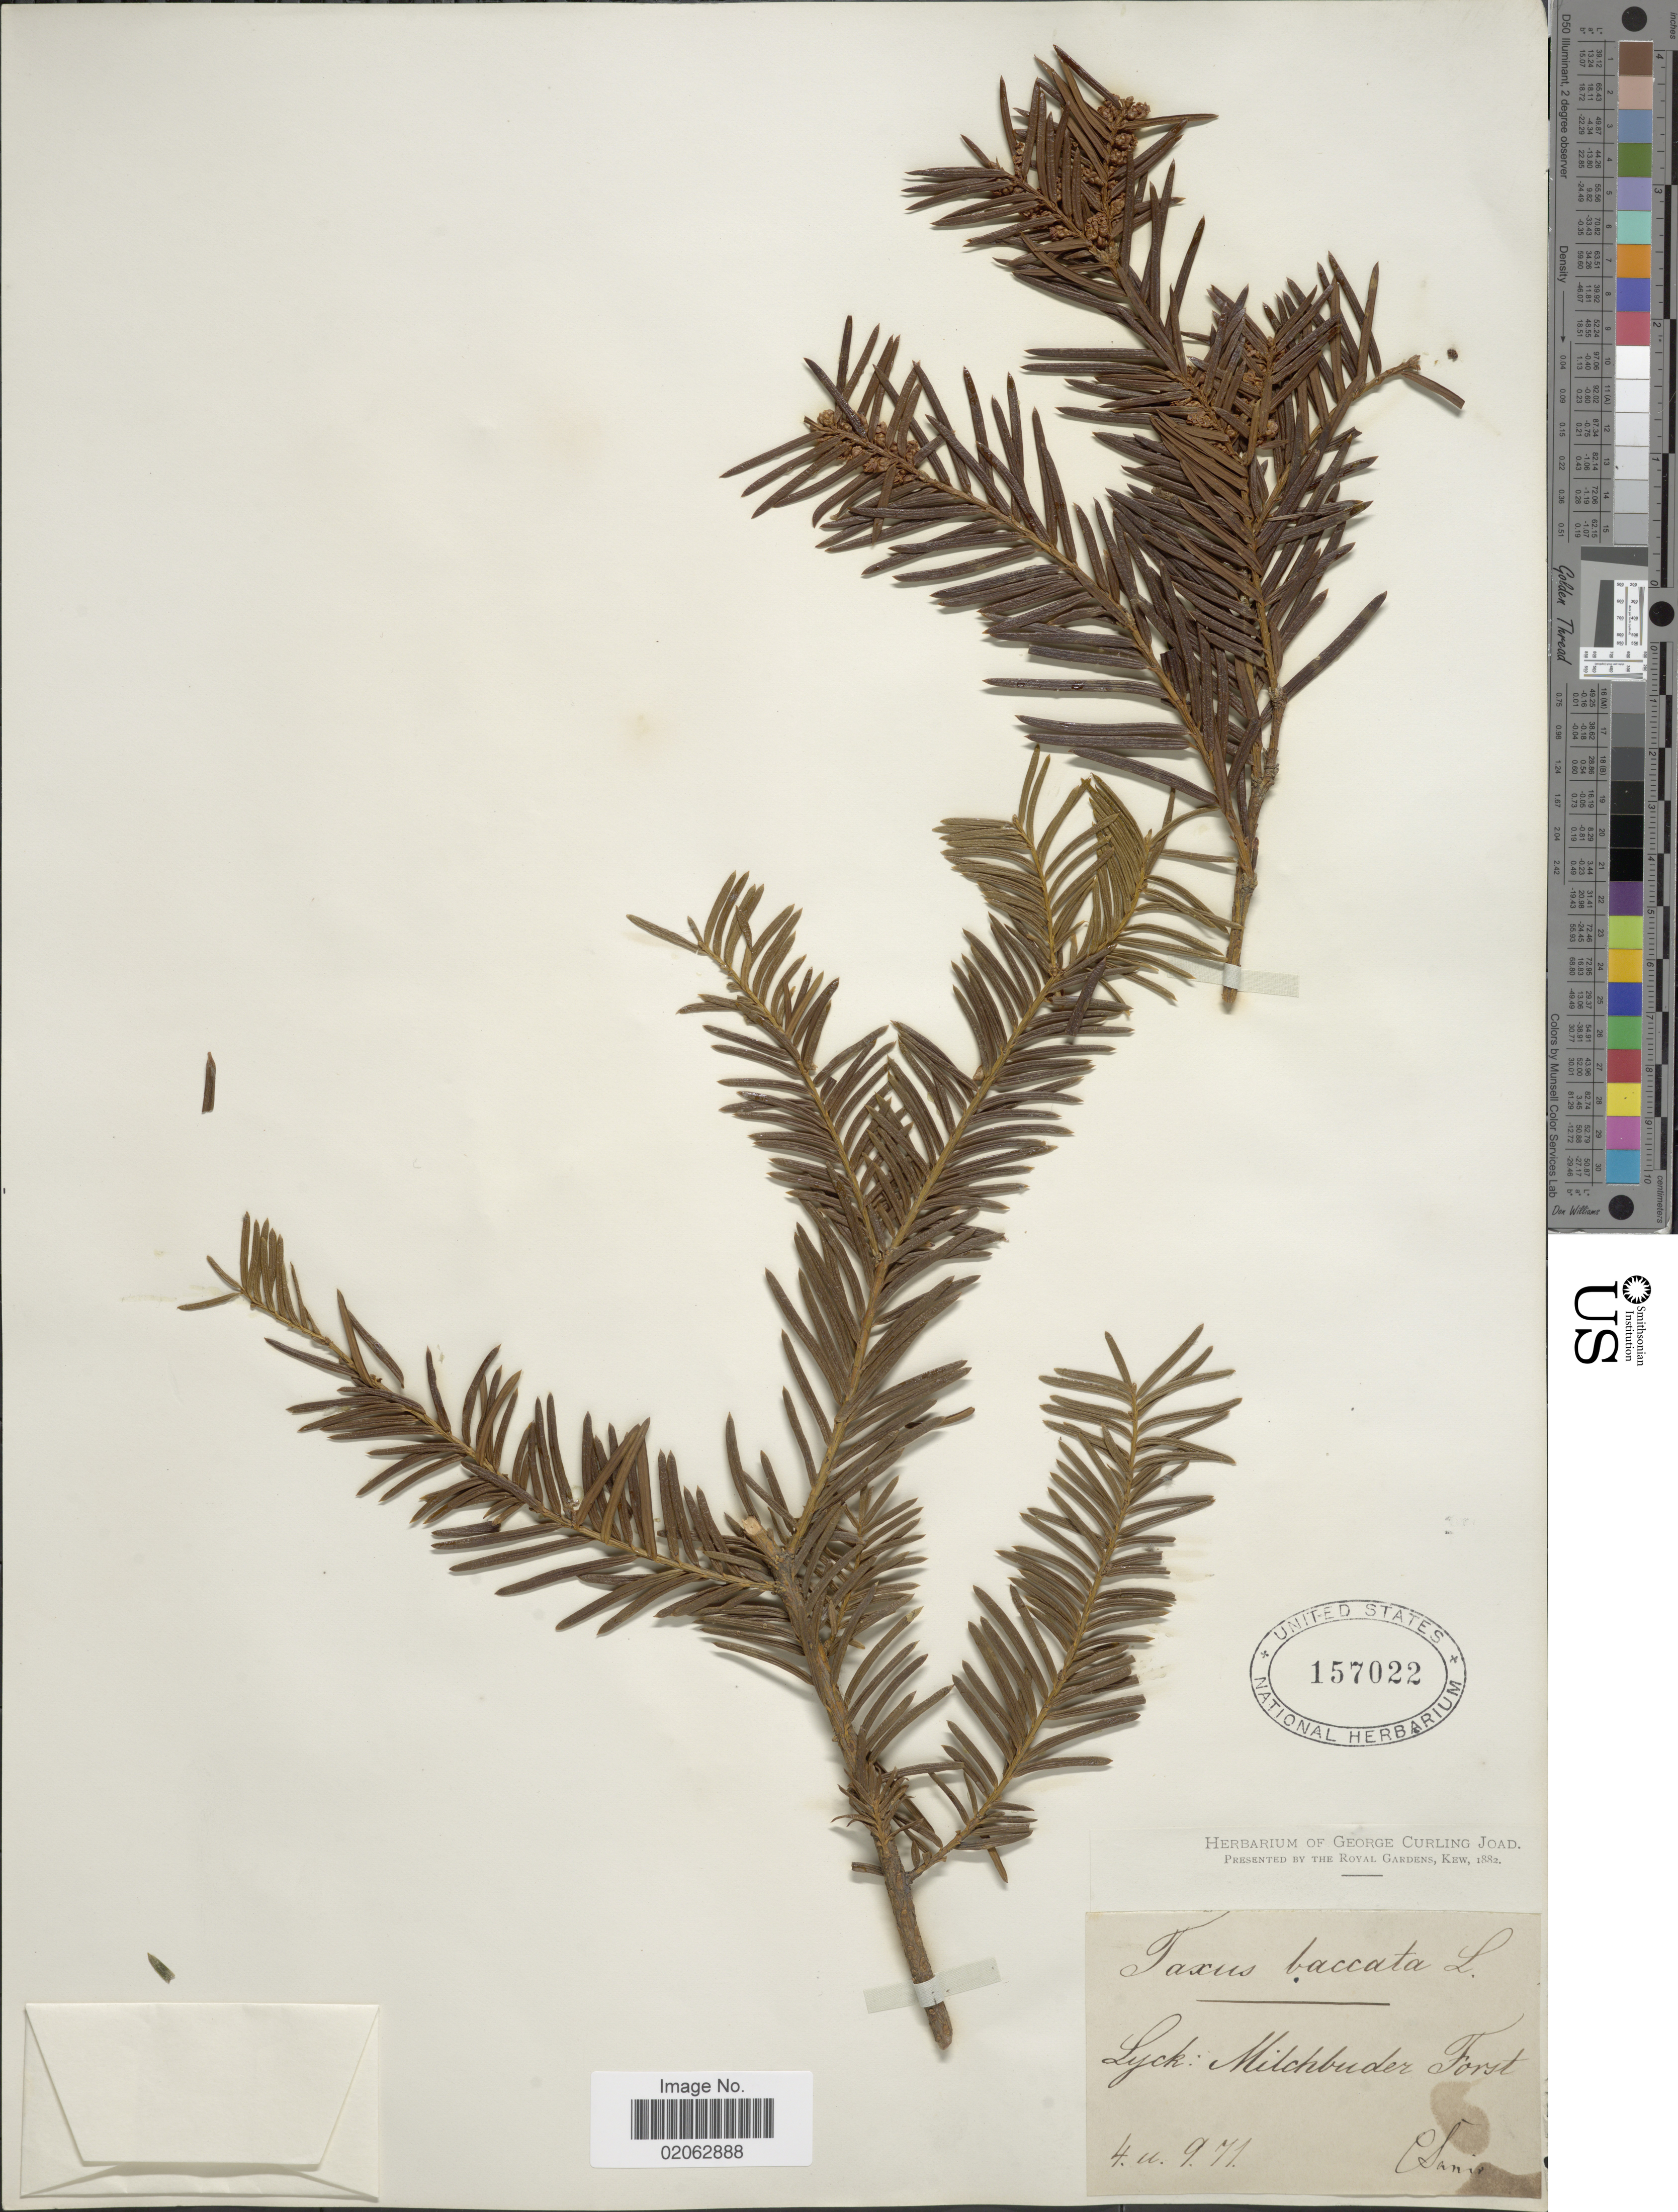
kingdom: Plantae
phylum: Tracheophyta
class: Pinopsida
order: Pinales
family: Taxaceae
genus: Taxus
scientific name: Taxus baccata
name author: L.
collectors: C. Sanio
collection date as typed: Transcribed d/m/y: 4/9/71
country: Poland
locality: Lyck: Milchbuder Forst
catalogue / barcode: US 157022